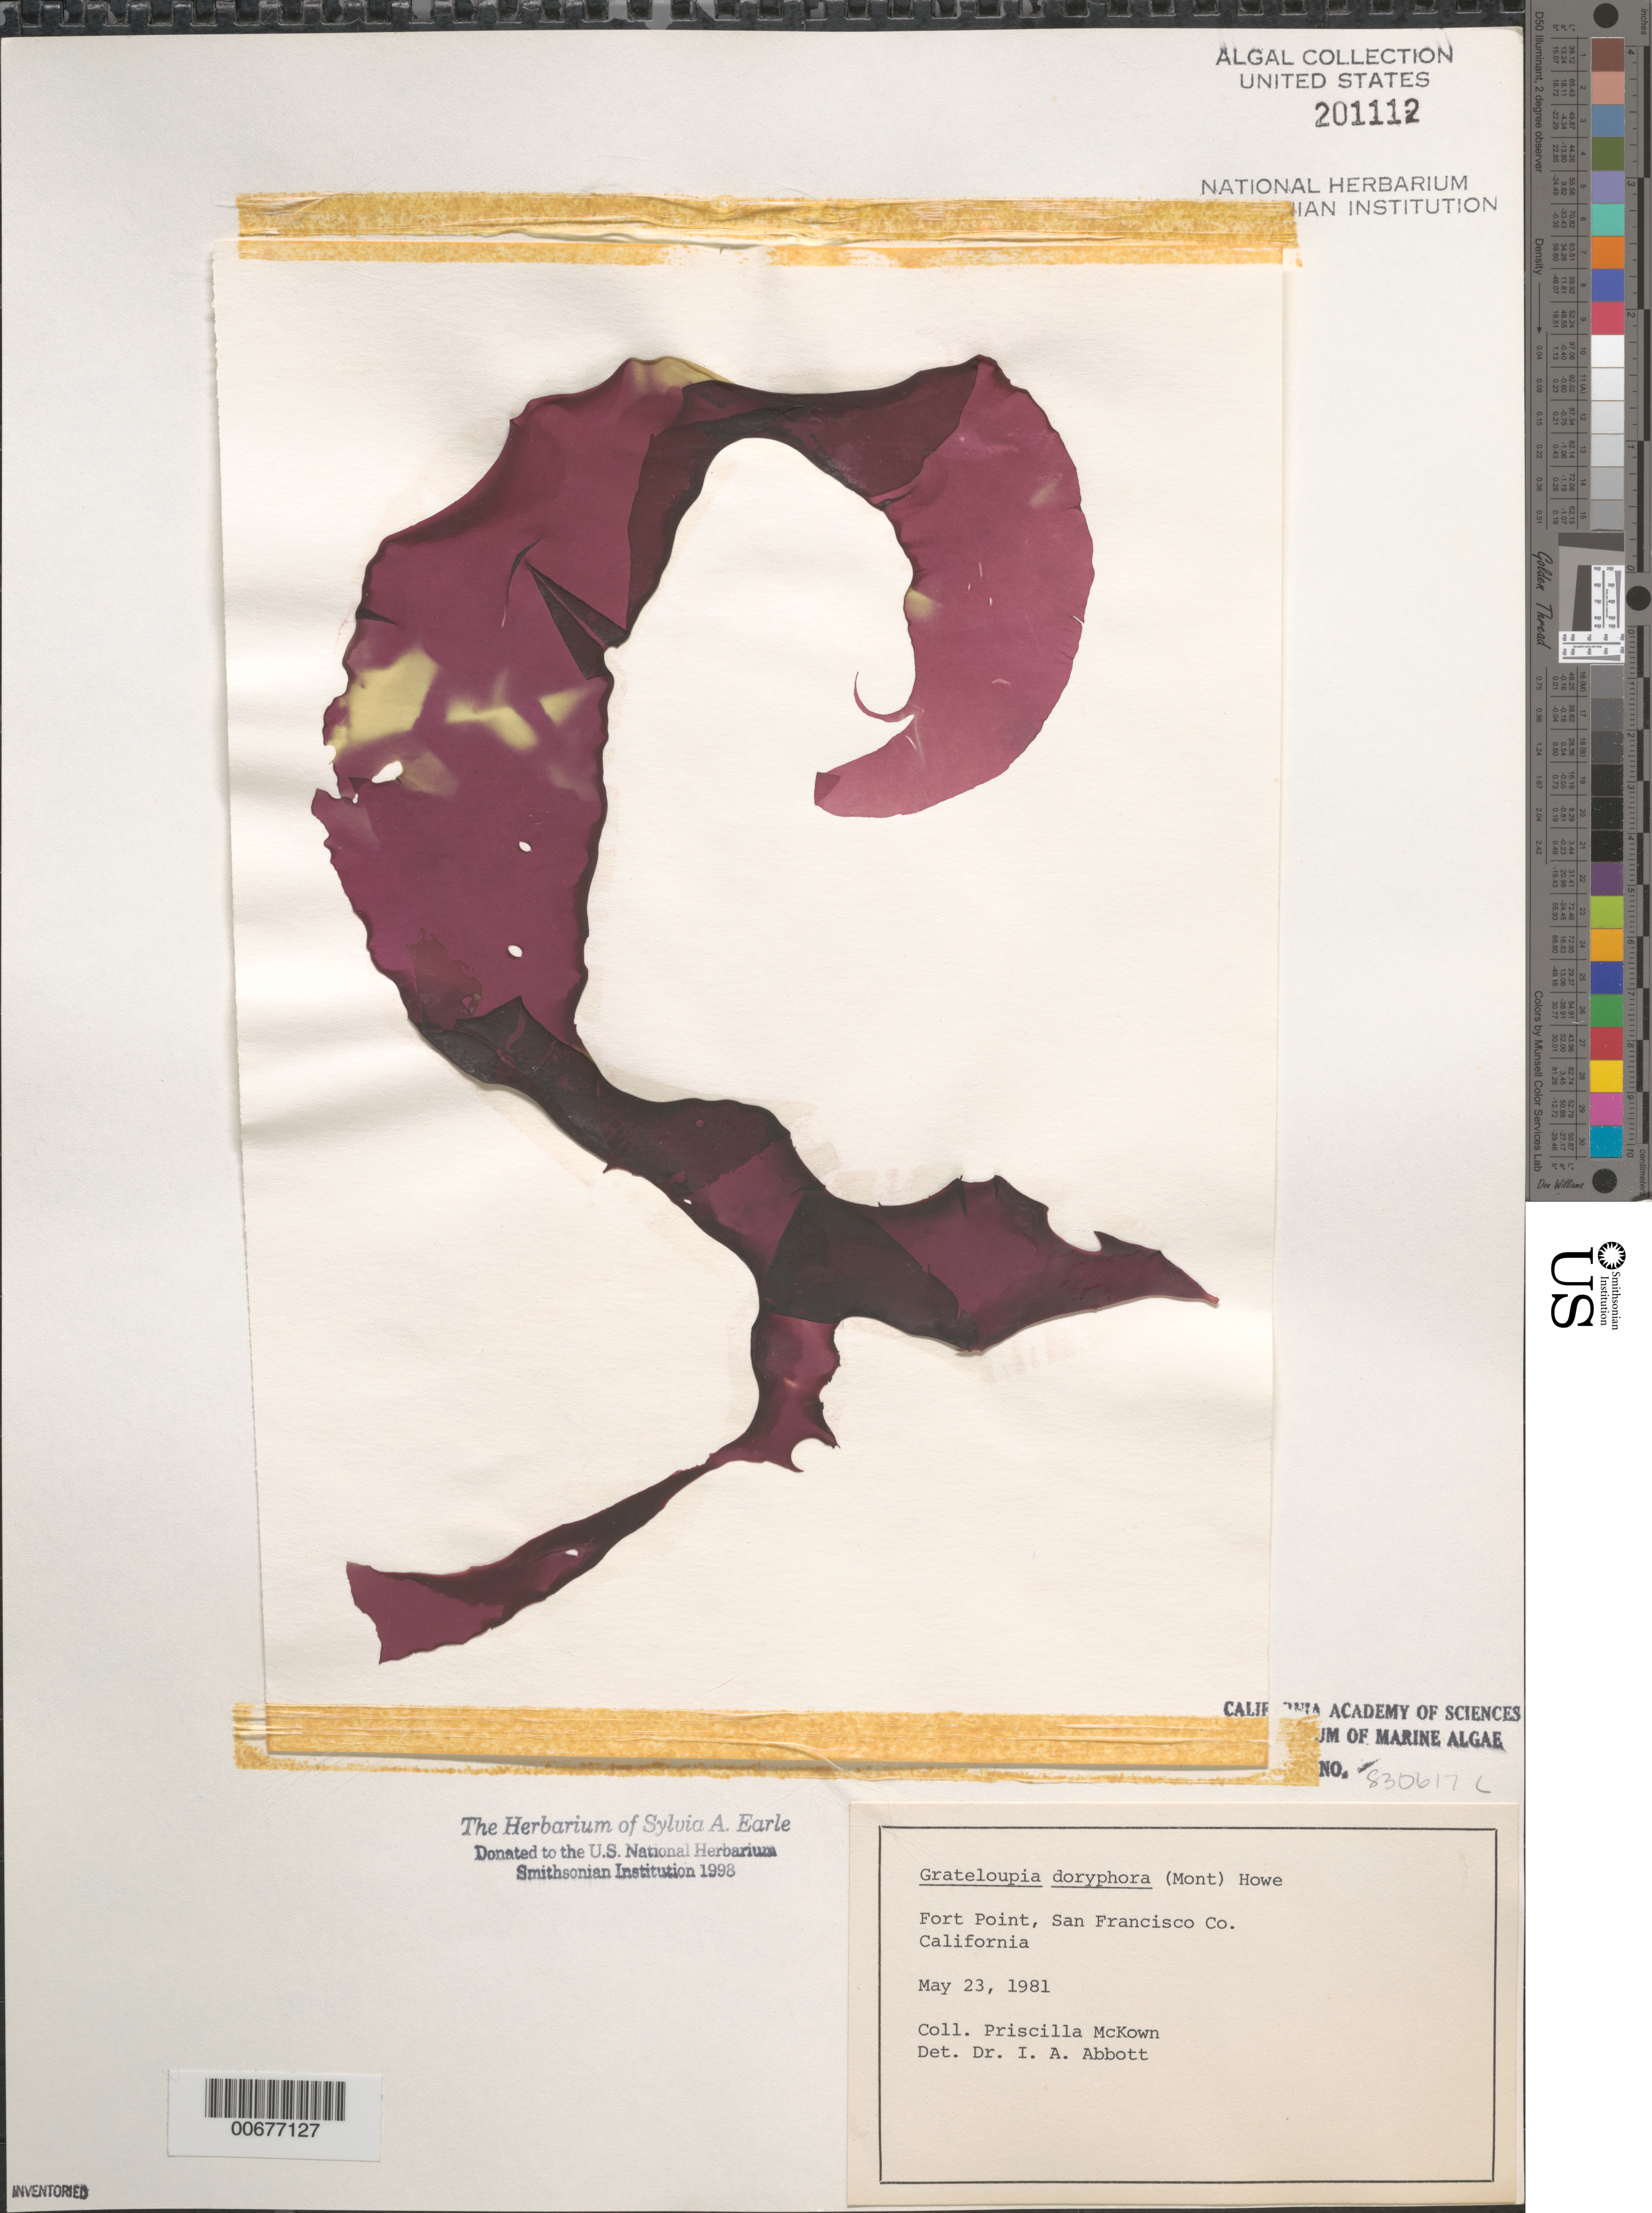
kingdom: Plantae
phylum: Rhodophyta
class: Florideophyceae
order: Halymeniales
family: Halymeniaceae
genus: Grateloupia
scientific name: Grateloupia doryphora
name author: (Mont.) Howe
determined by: Abbott, Isabella A.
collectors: P. McKown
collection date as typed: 23 May 1981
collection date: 1981-05-23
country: United States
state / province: California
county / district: San Francisco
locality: San Francisco, Fort Point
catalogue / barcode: US 201112